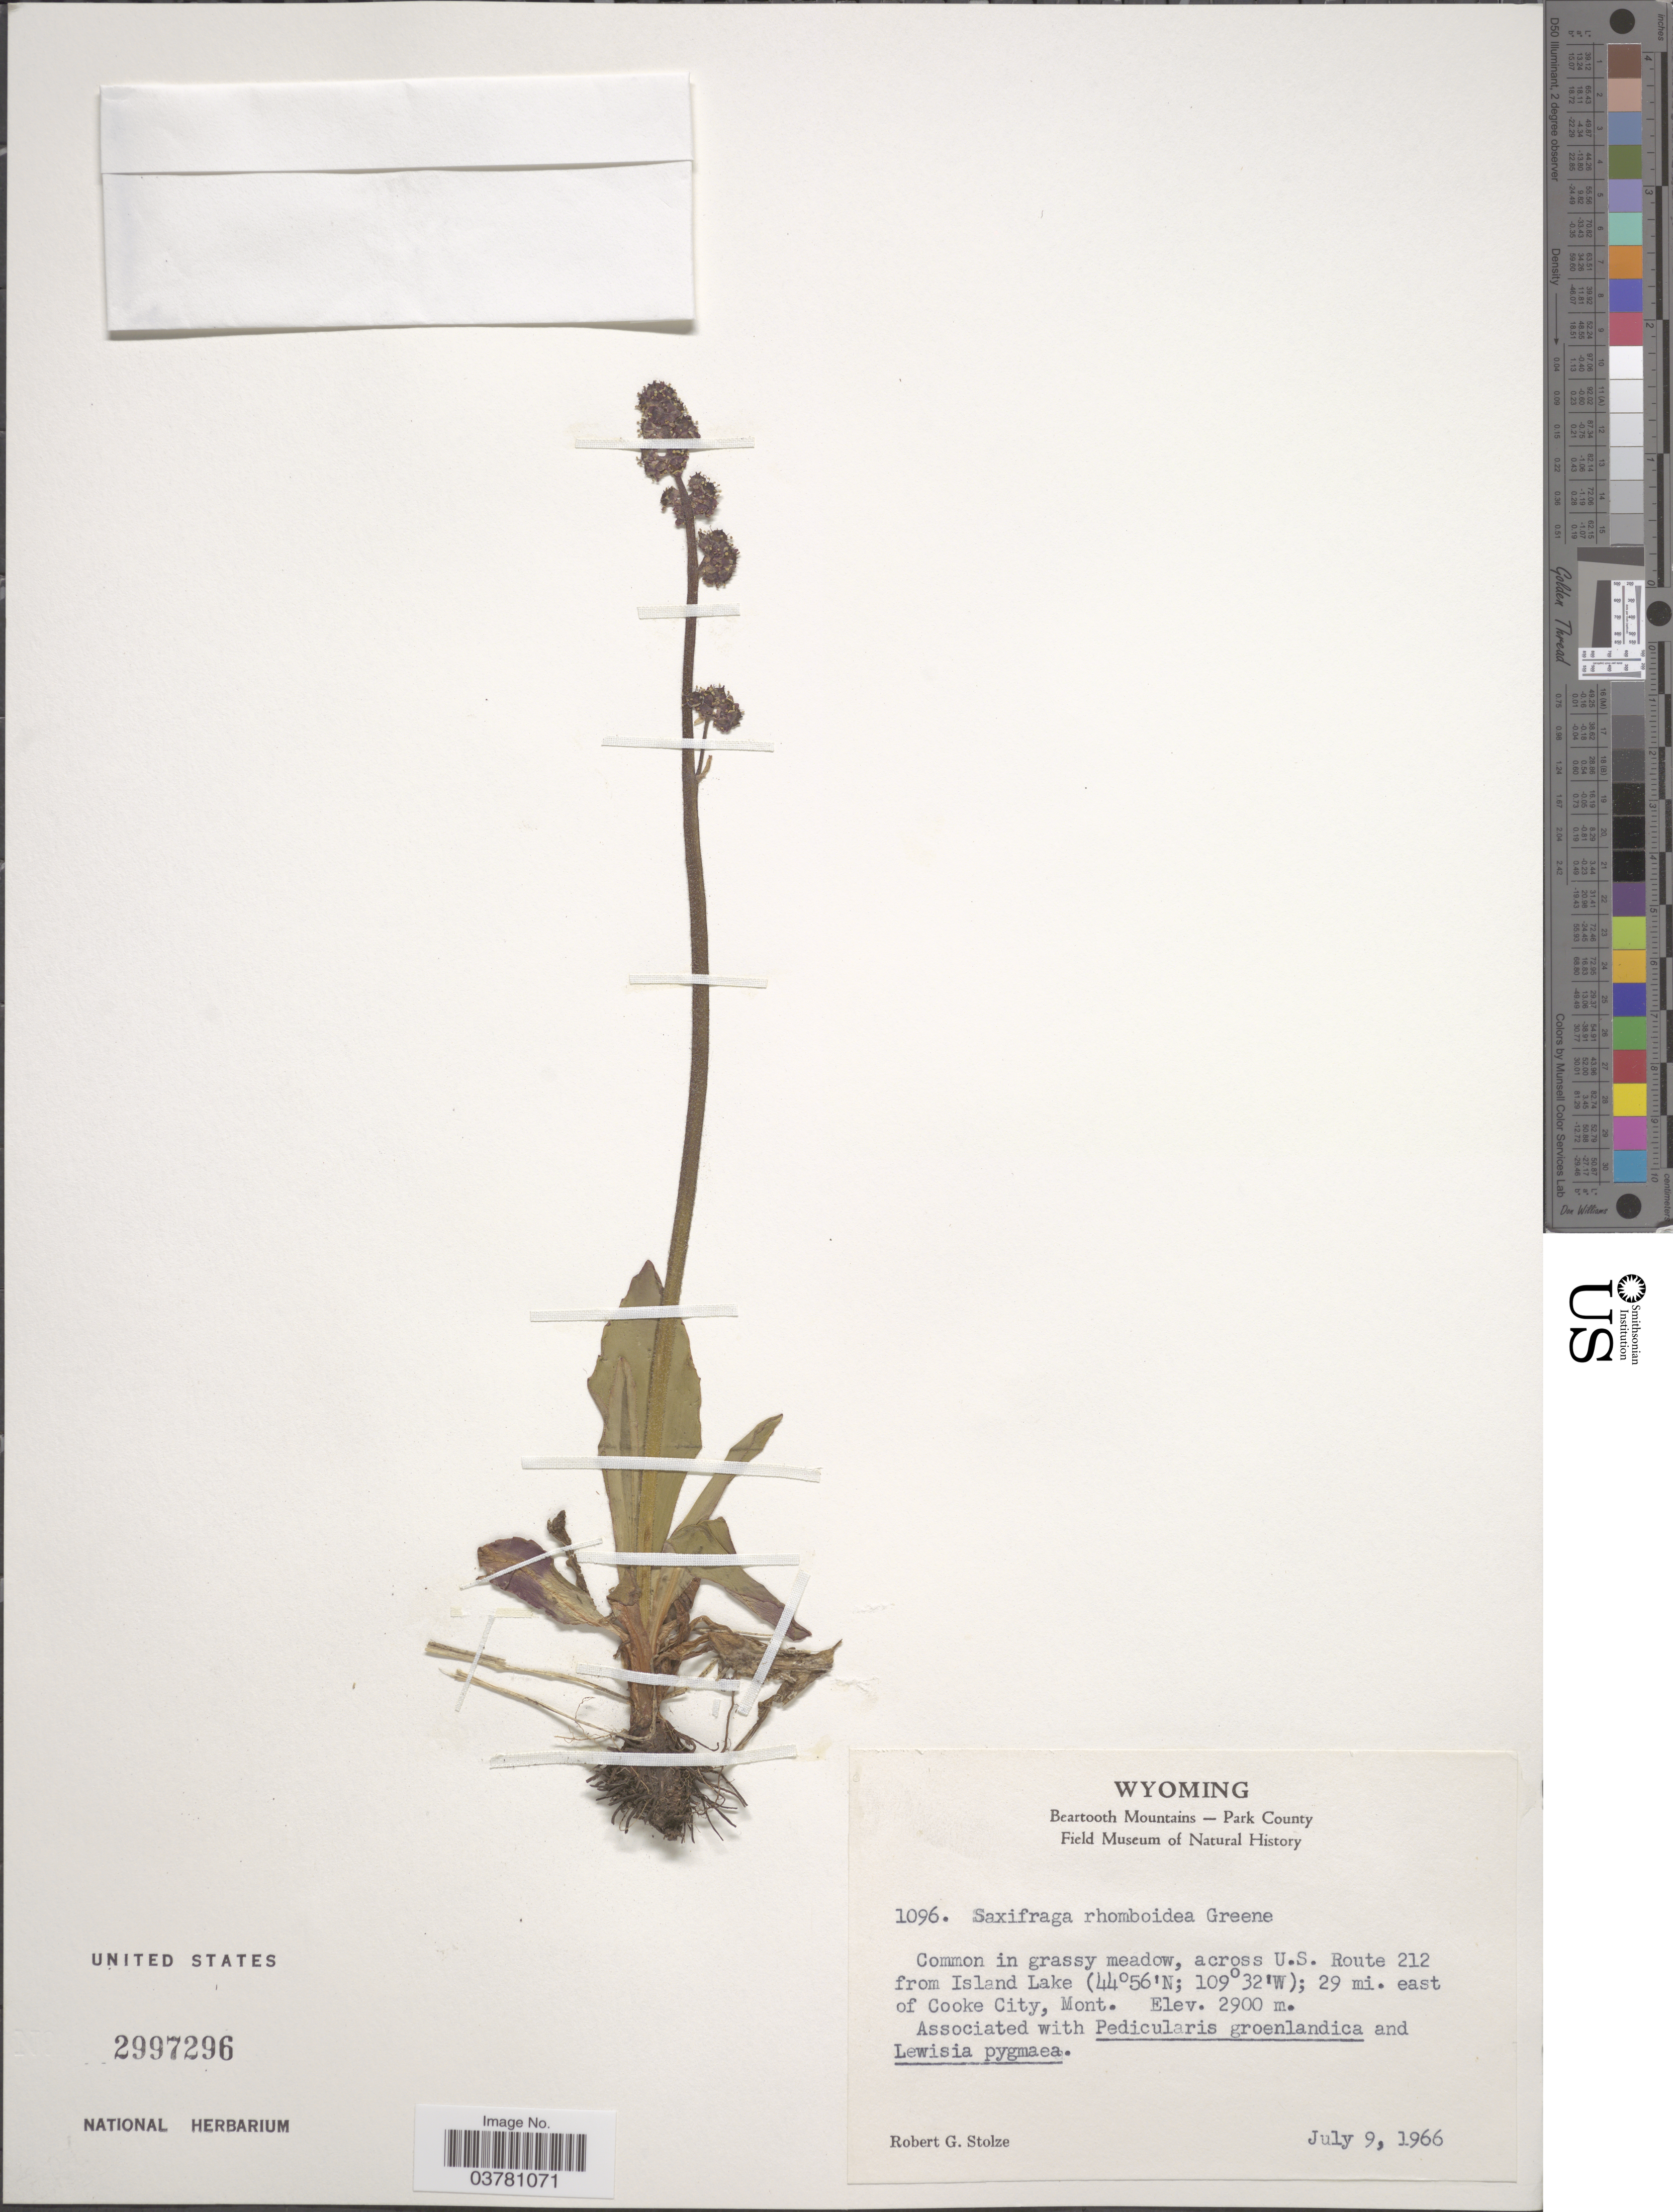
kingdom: Plantae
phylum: Tracheophyta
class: Magnoliopsida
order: Saxifragales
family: Saxifragaceae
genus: Micranthes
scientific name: Micranthes rhomboidea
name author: (Greene) Small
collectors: R. G. Stolze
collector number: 1096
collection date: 1966-07-09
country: United States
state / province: Montana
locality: Beartooth Mountains - Park County. Across U.S. Route 212 from Island Lake; 29 mi. east of Cooke City.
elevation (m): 2900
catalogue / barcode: US 2997296